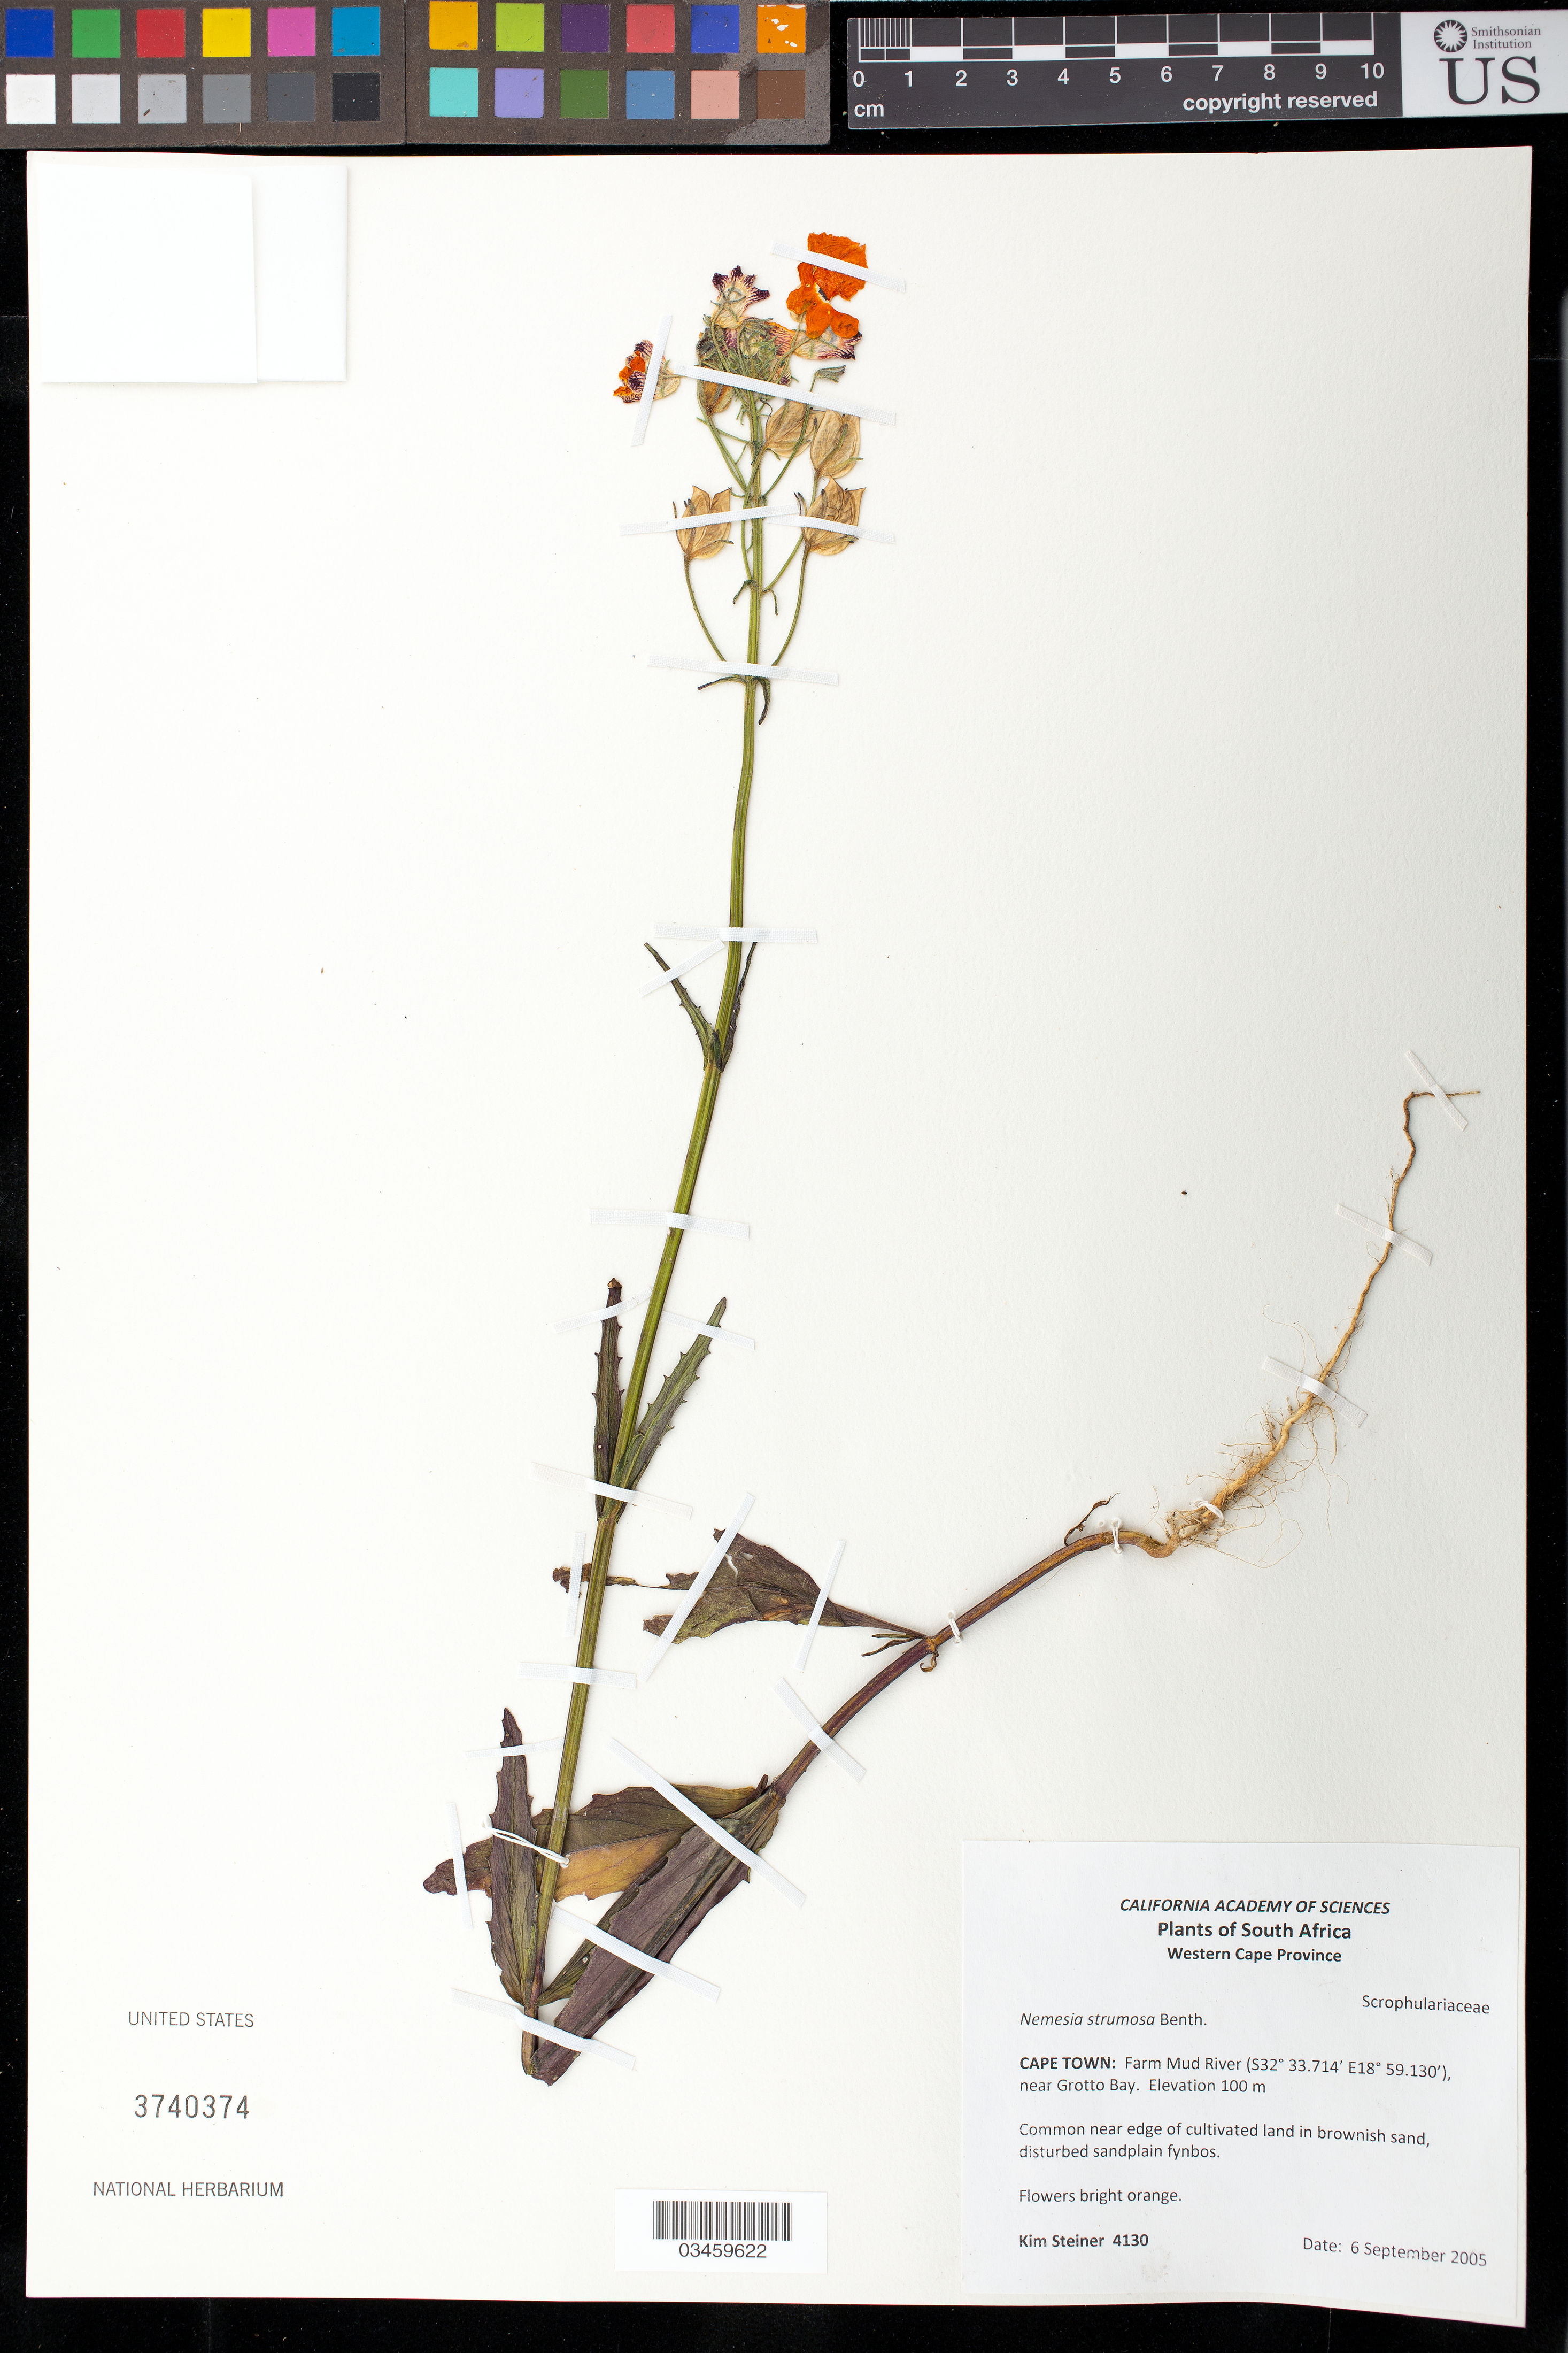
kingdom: Plantae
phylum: Tracheophyta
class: Magnoliopsida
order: Lamiales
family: Scrophulariaceae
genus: Nemesia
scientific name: Nemesia strumosa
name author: Benth.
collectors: K. Steiner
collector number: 4130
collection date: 2005-09-06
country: South Africa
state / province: Western Cape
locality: Cape Town, Farm Mud River, near Grotto Bay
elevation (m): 100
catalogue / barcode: US 3740374